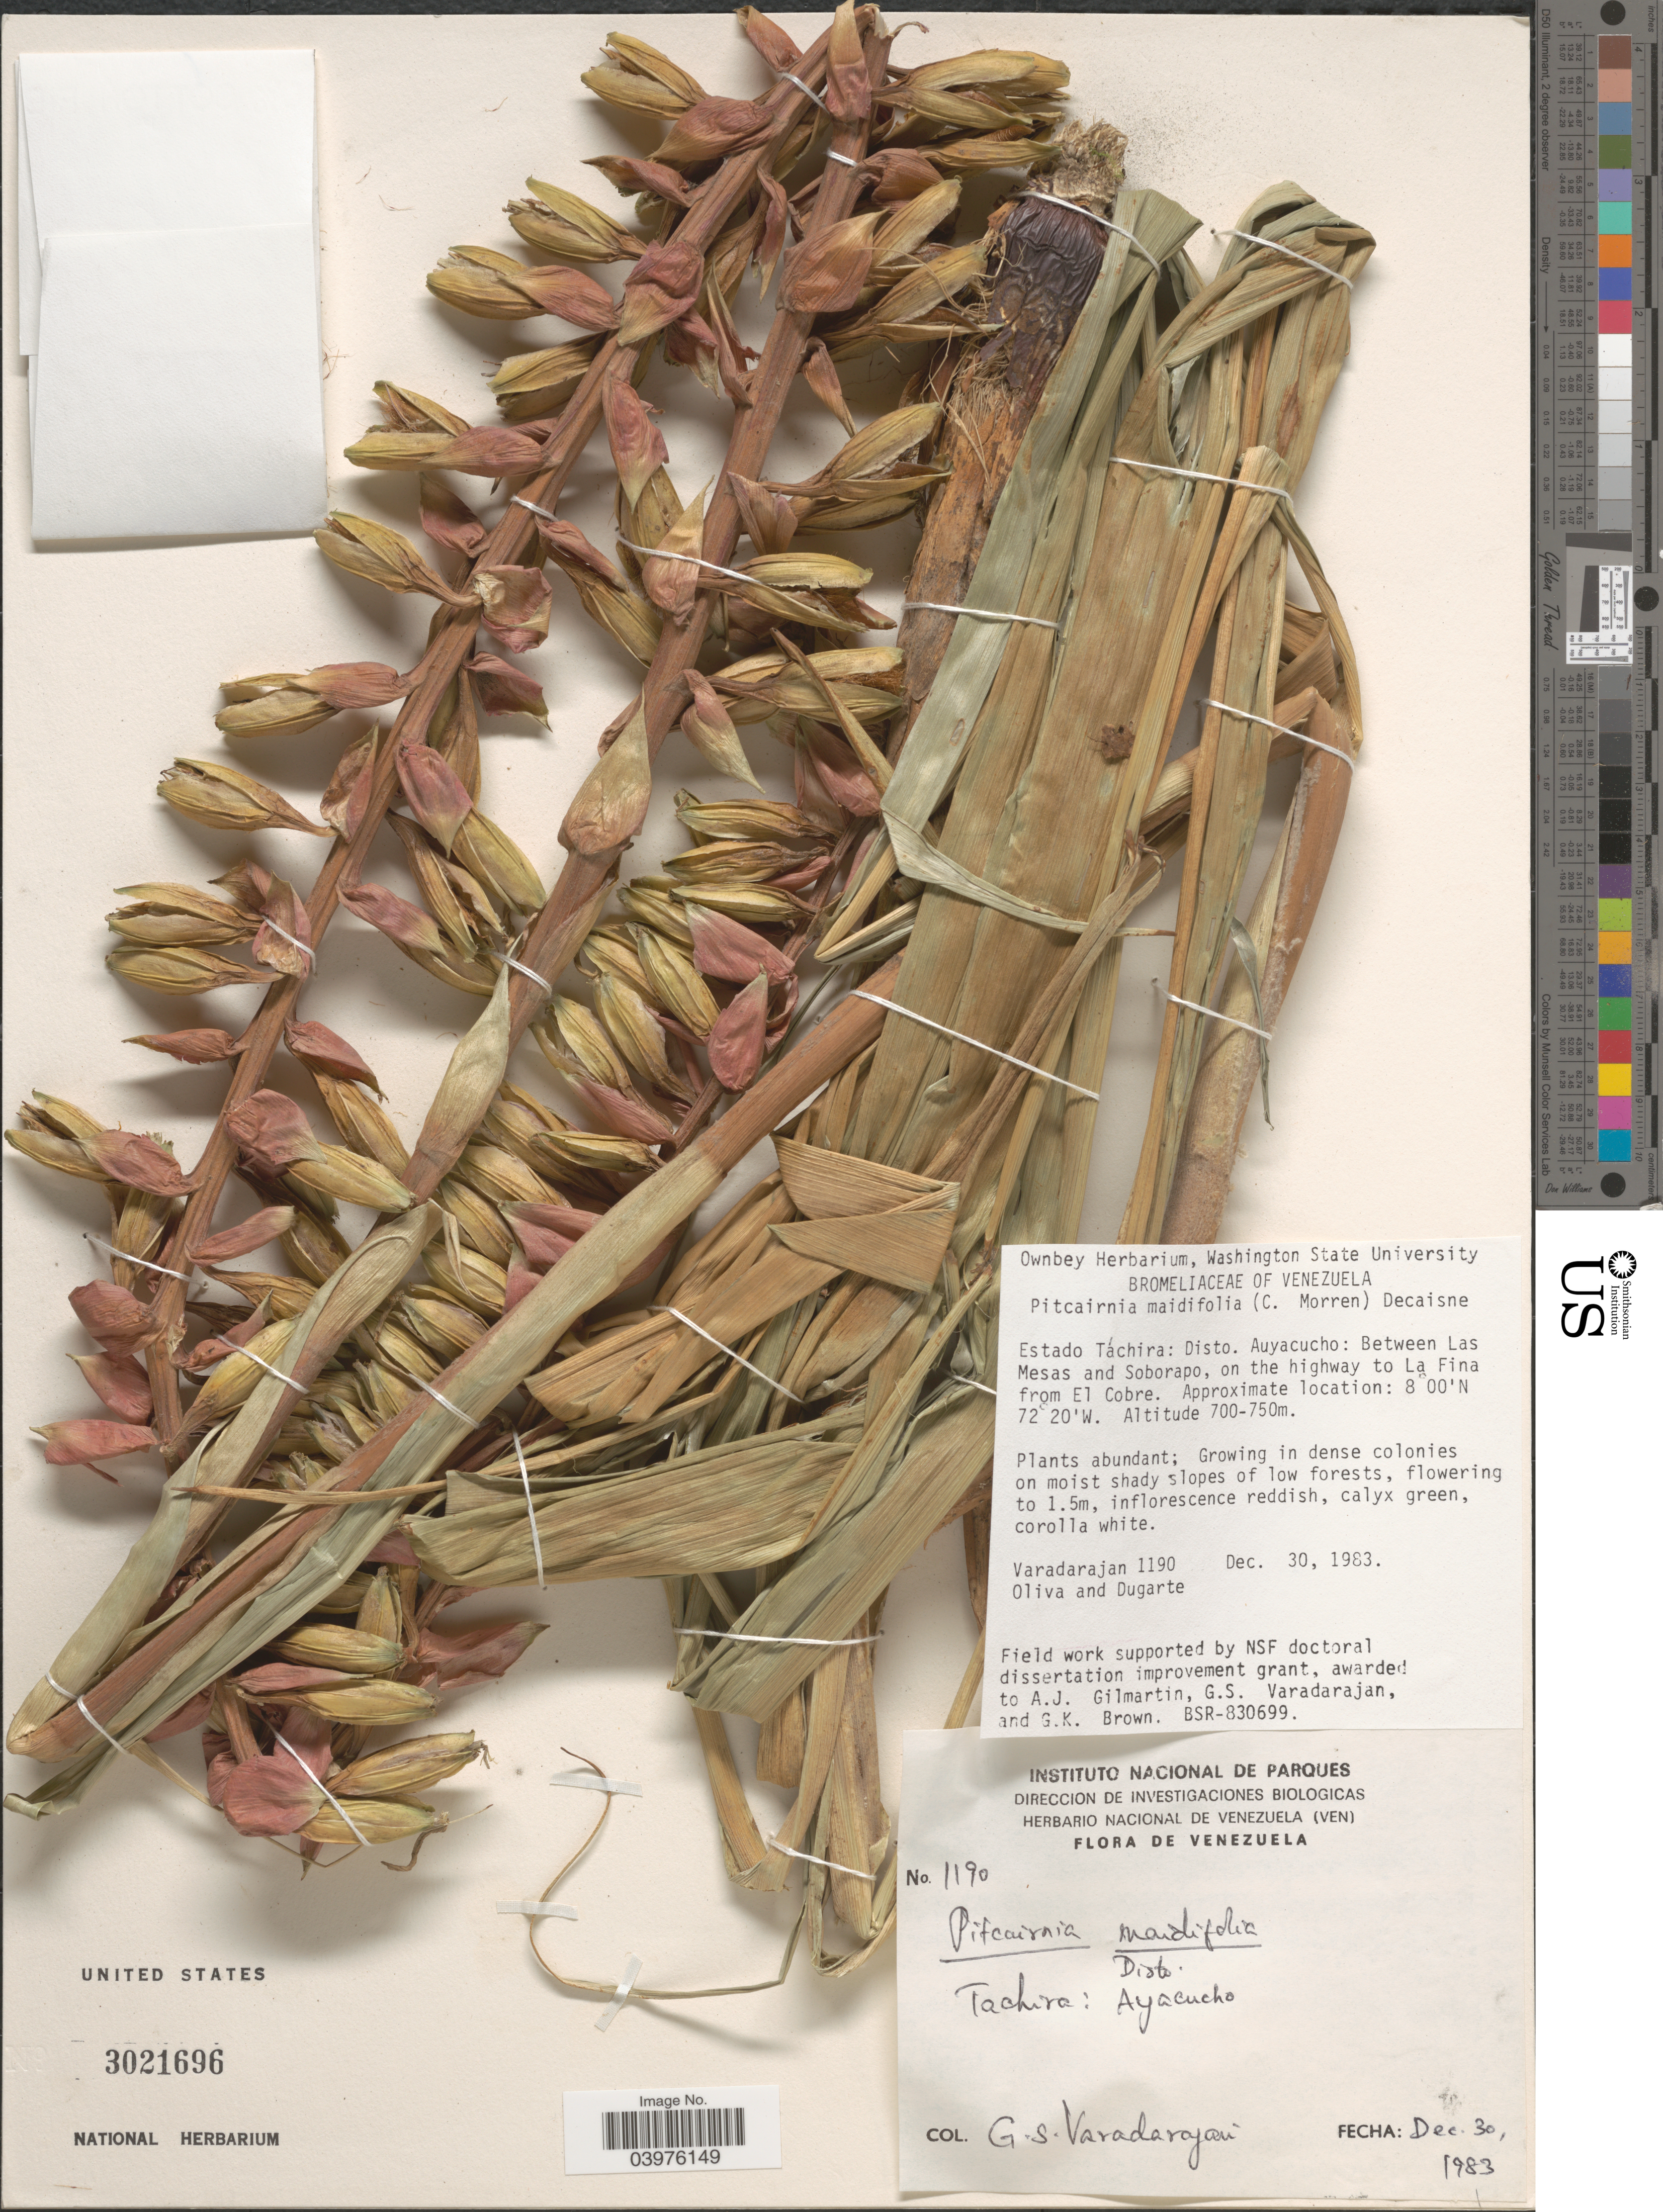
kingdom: Plantae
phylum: Tracheophyta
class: Liliopsida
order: Poales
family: Bromeliaceae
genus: Pitcairnia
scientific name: Pitcairnia maidifolia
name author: (C. Morren) Decne. ex Planch.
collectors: G. S. Varadarajan, -. Oliva & Dugarte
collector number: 1190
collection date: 1983-12-30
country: Venezuela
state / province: Tachira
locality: Disto. Auyacucho: Between Las Mesas and Soborapo, on the highway to La Fina from El Cobre.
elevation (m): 700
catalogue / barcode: US 3021696